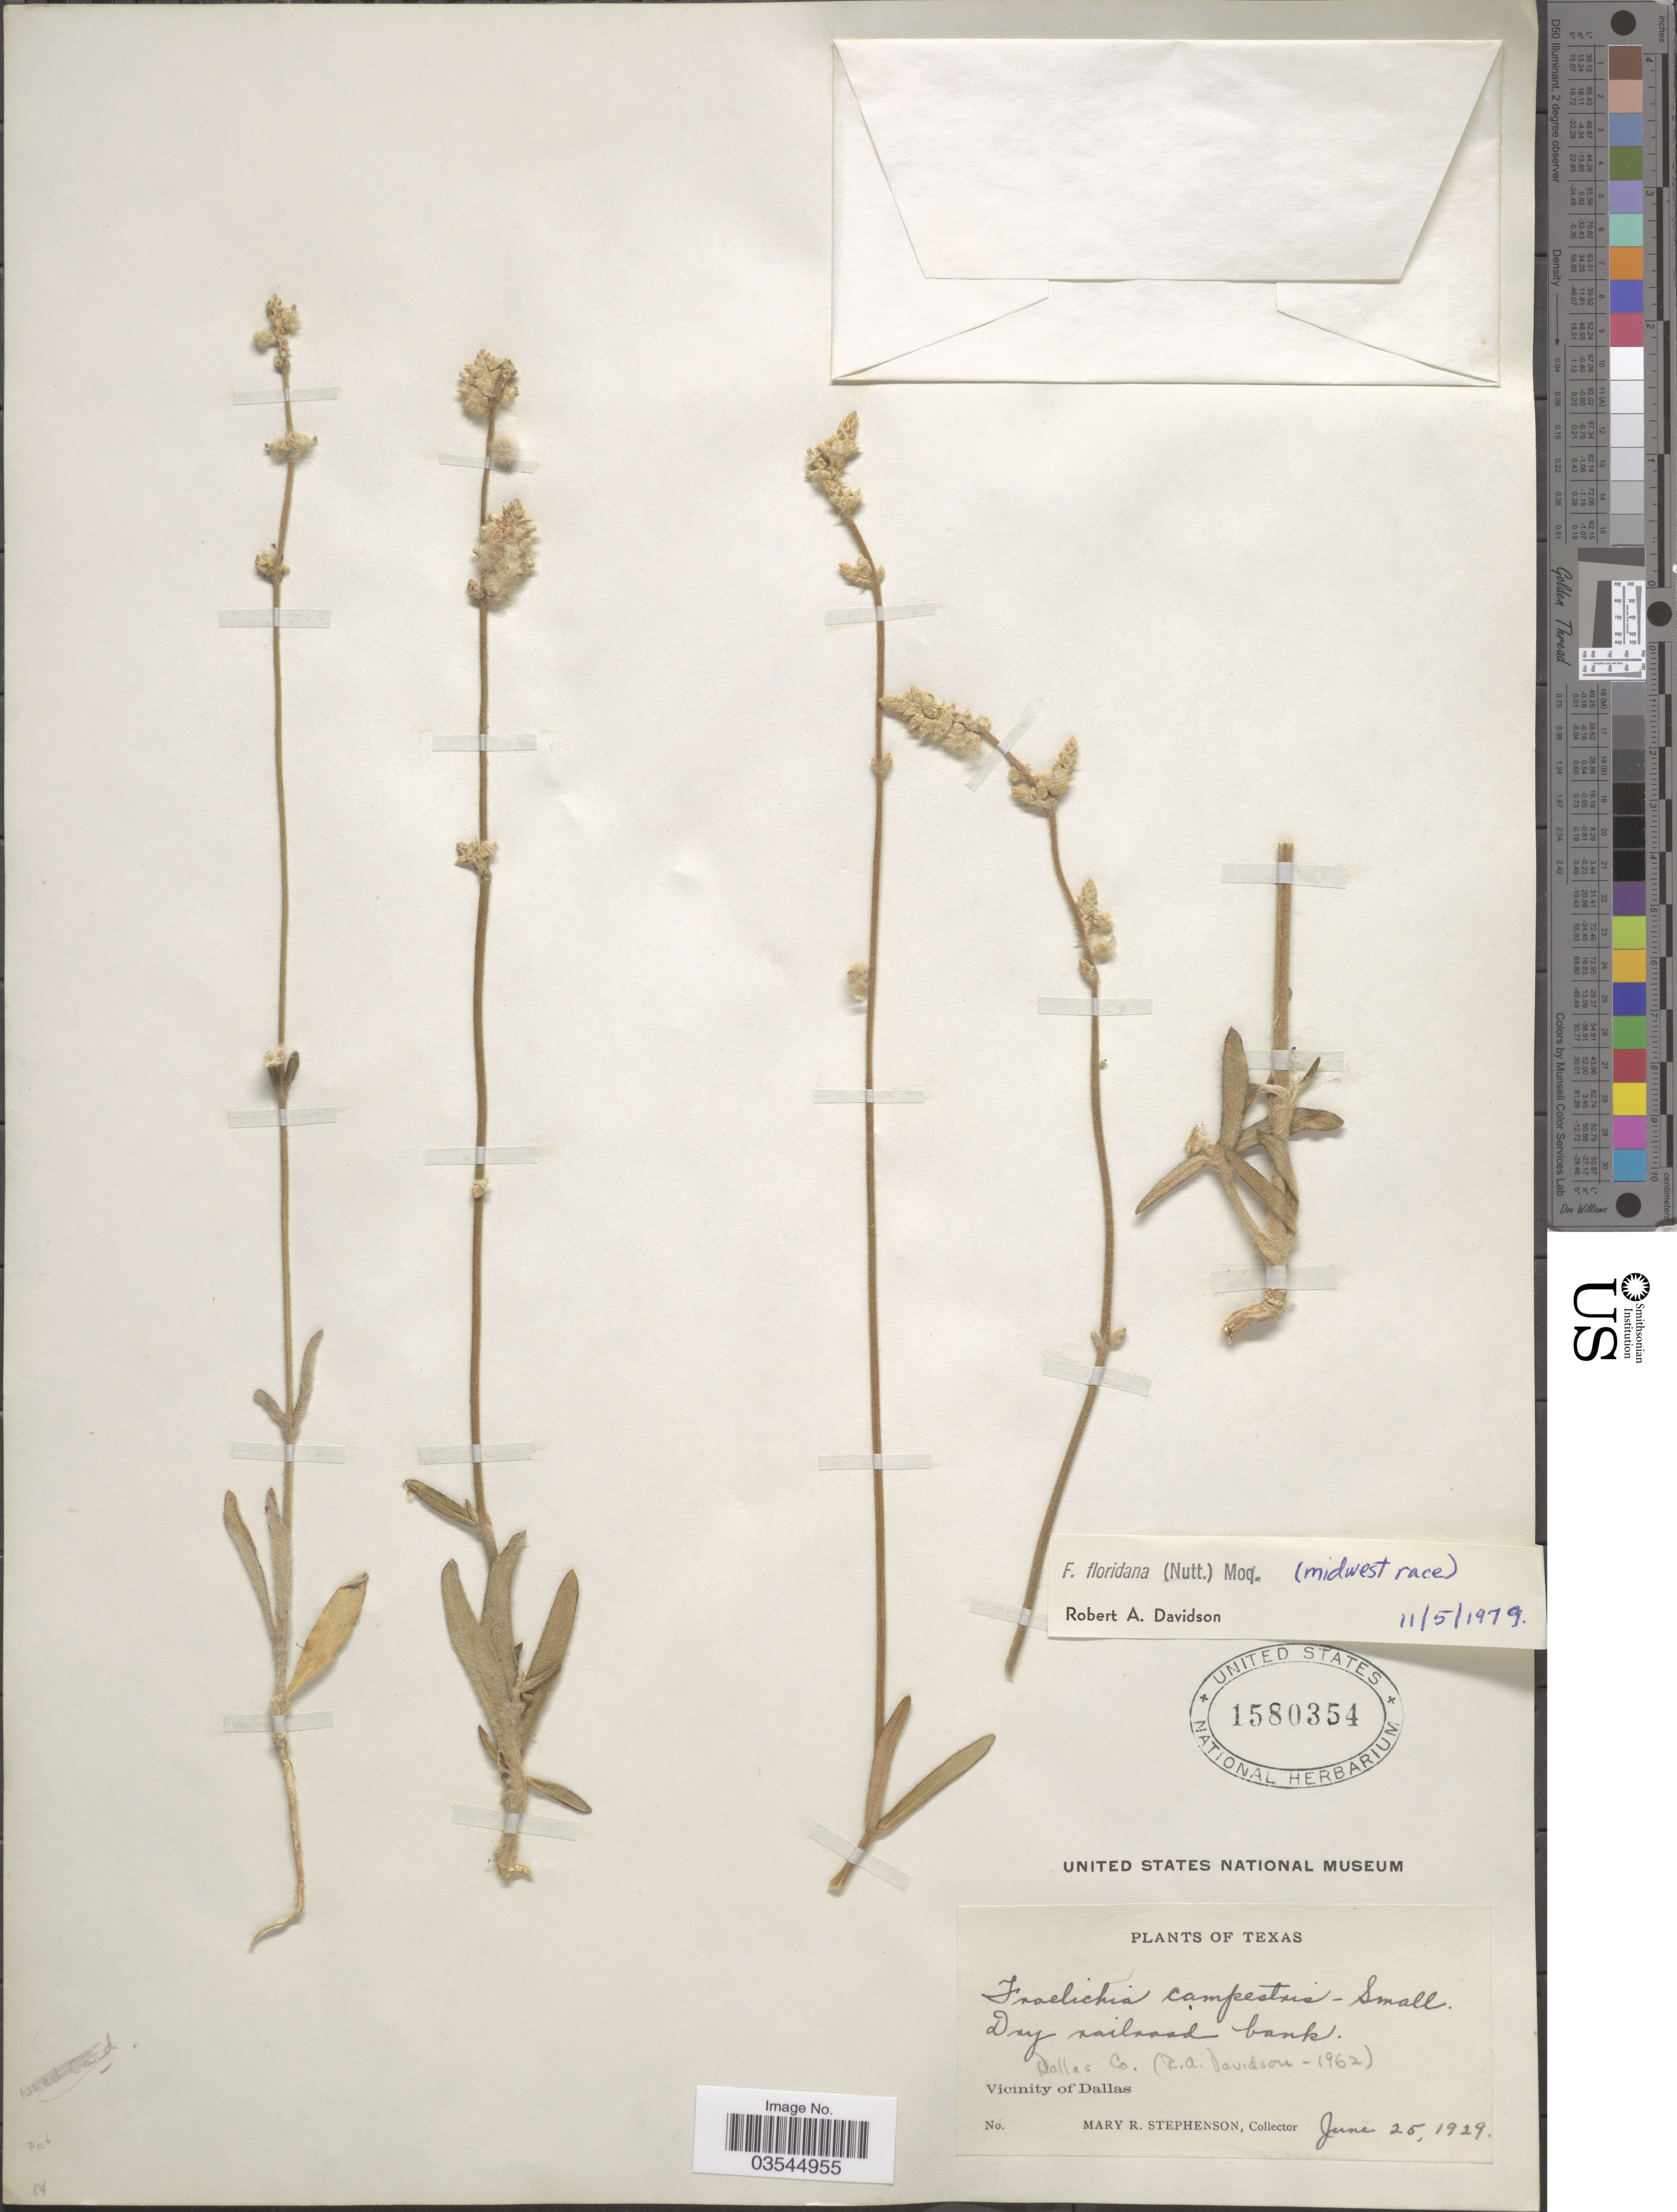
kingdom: Plantae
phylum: Tracheophyta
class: Magnoliopsida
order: Caryophyllales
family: Amaranthaceae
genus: Froelichia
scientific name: Froelichia floridana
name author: (Nutt.) Moq.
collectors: M. Stephenson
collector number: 1962?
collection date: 1929-06-25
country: United States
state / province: Texas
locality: Dry railroad bank. Dallas Co. Vicinity of Dallas.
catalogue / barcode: US 1580354